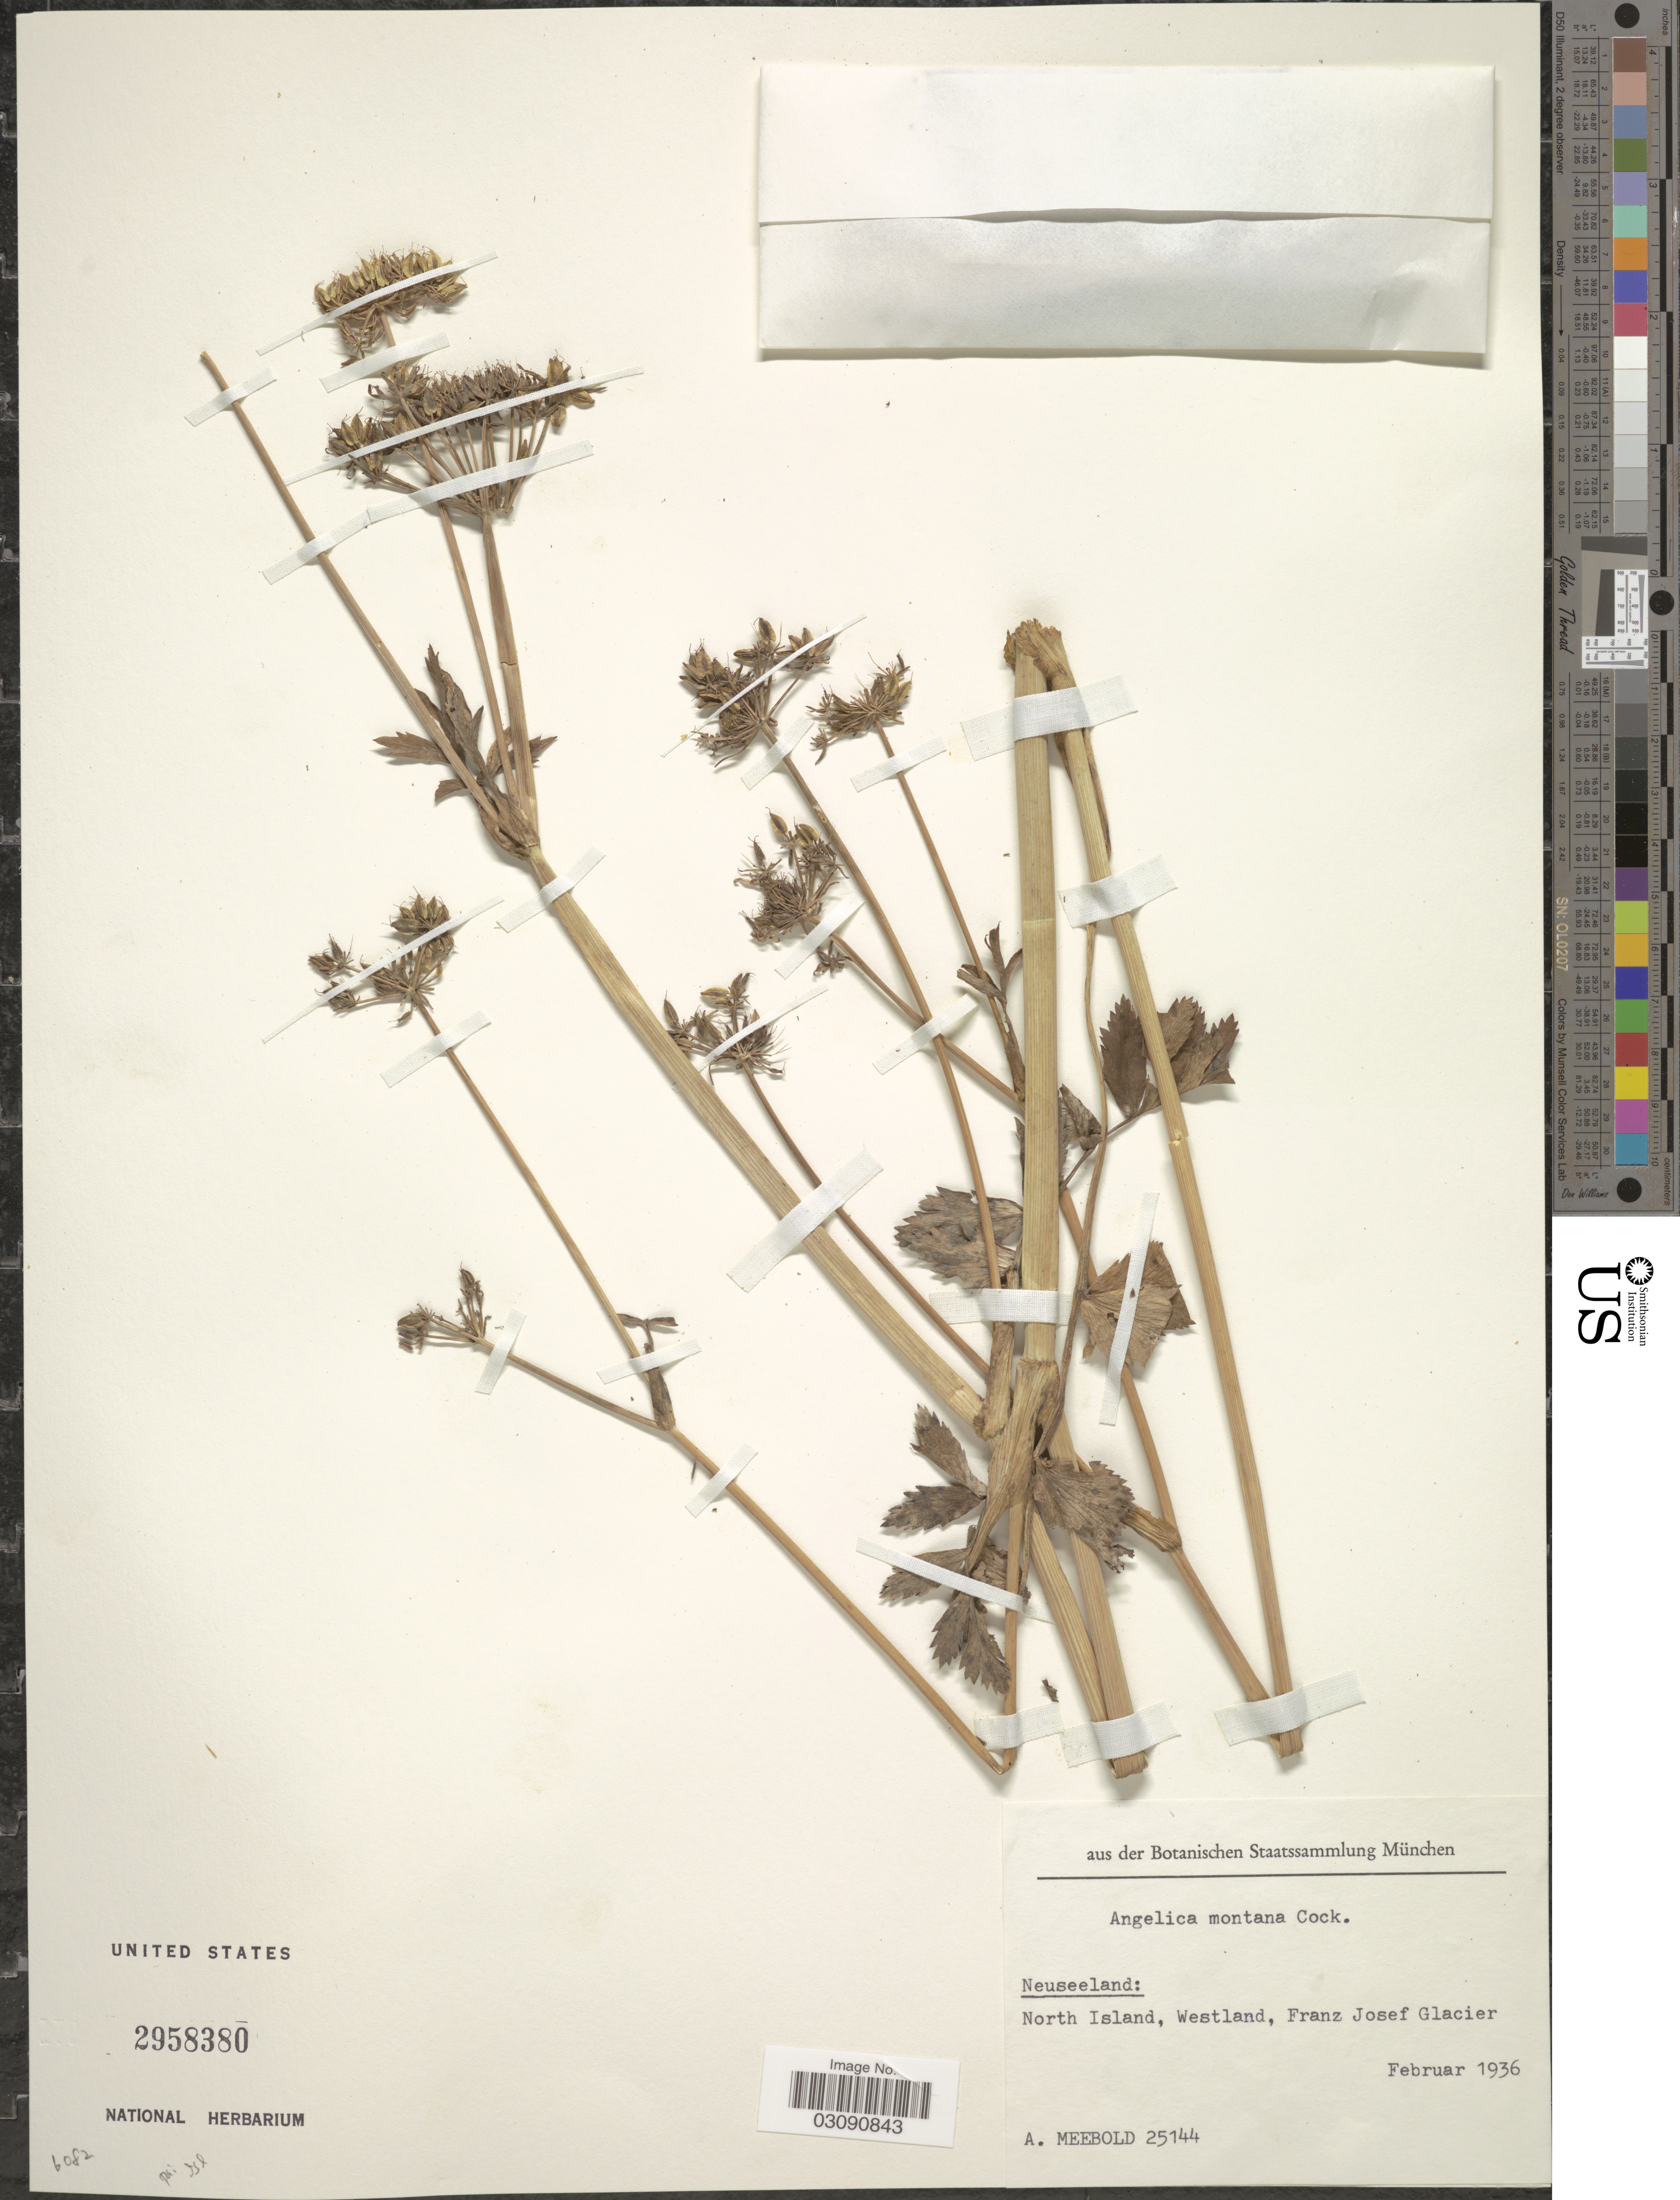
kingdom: Plantae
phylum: Tracheophyta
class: Magnoliopsida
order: Apiales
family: Apiaceae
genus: Angelica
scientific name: Angelica miqueliana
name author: Maxim.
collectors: A. Meebold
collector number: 25144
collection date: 1936-02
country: New Zealand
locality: Neuseeland, North Island, Westland, Franz Josef Glacier.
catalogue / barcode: US 2958380